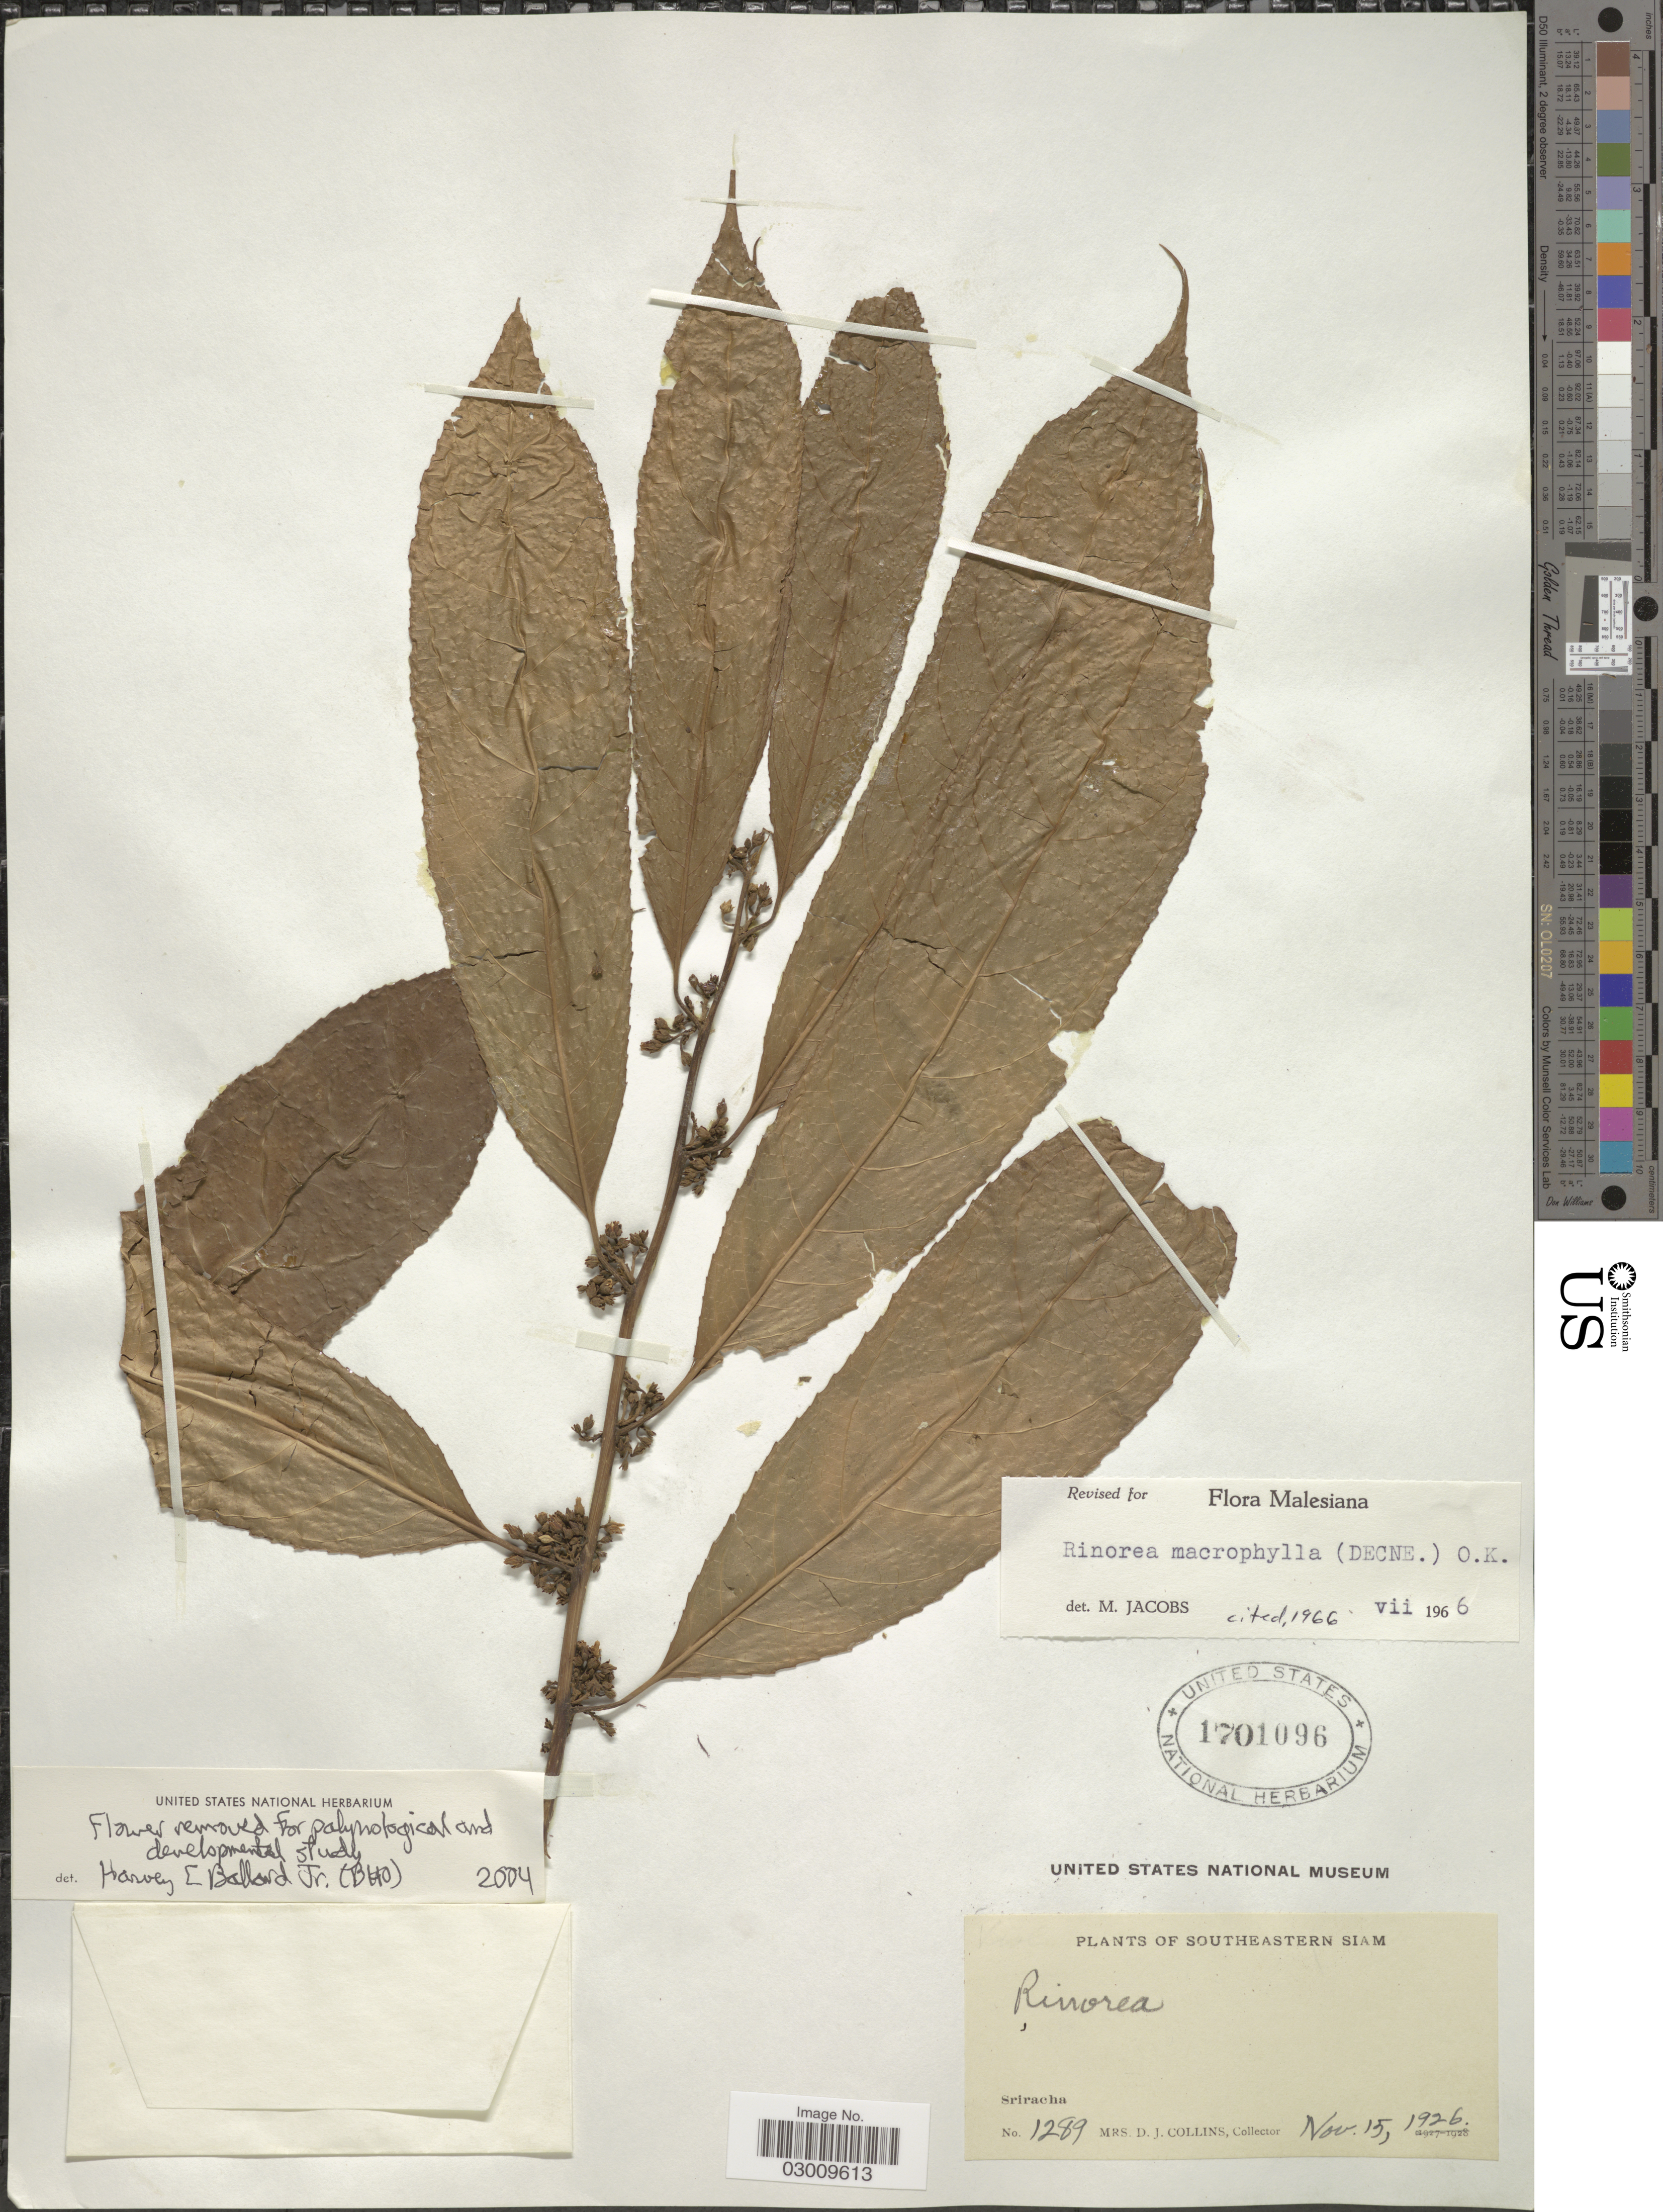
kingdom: Plantae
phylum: Tracheophyta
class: Magnoliopsida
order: Malpighiales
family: Violaceae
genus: Rinorea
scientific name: Rinorea macrophylla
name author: (Decne.) Kuntze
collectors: Mrs. D. J. Collins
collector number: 1289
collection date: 1926-11-15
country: Thailand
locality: Southeastern Siam. Sriracha.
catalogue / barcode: US 1701096